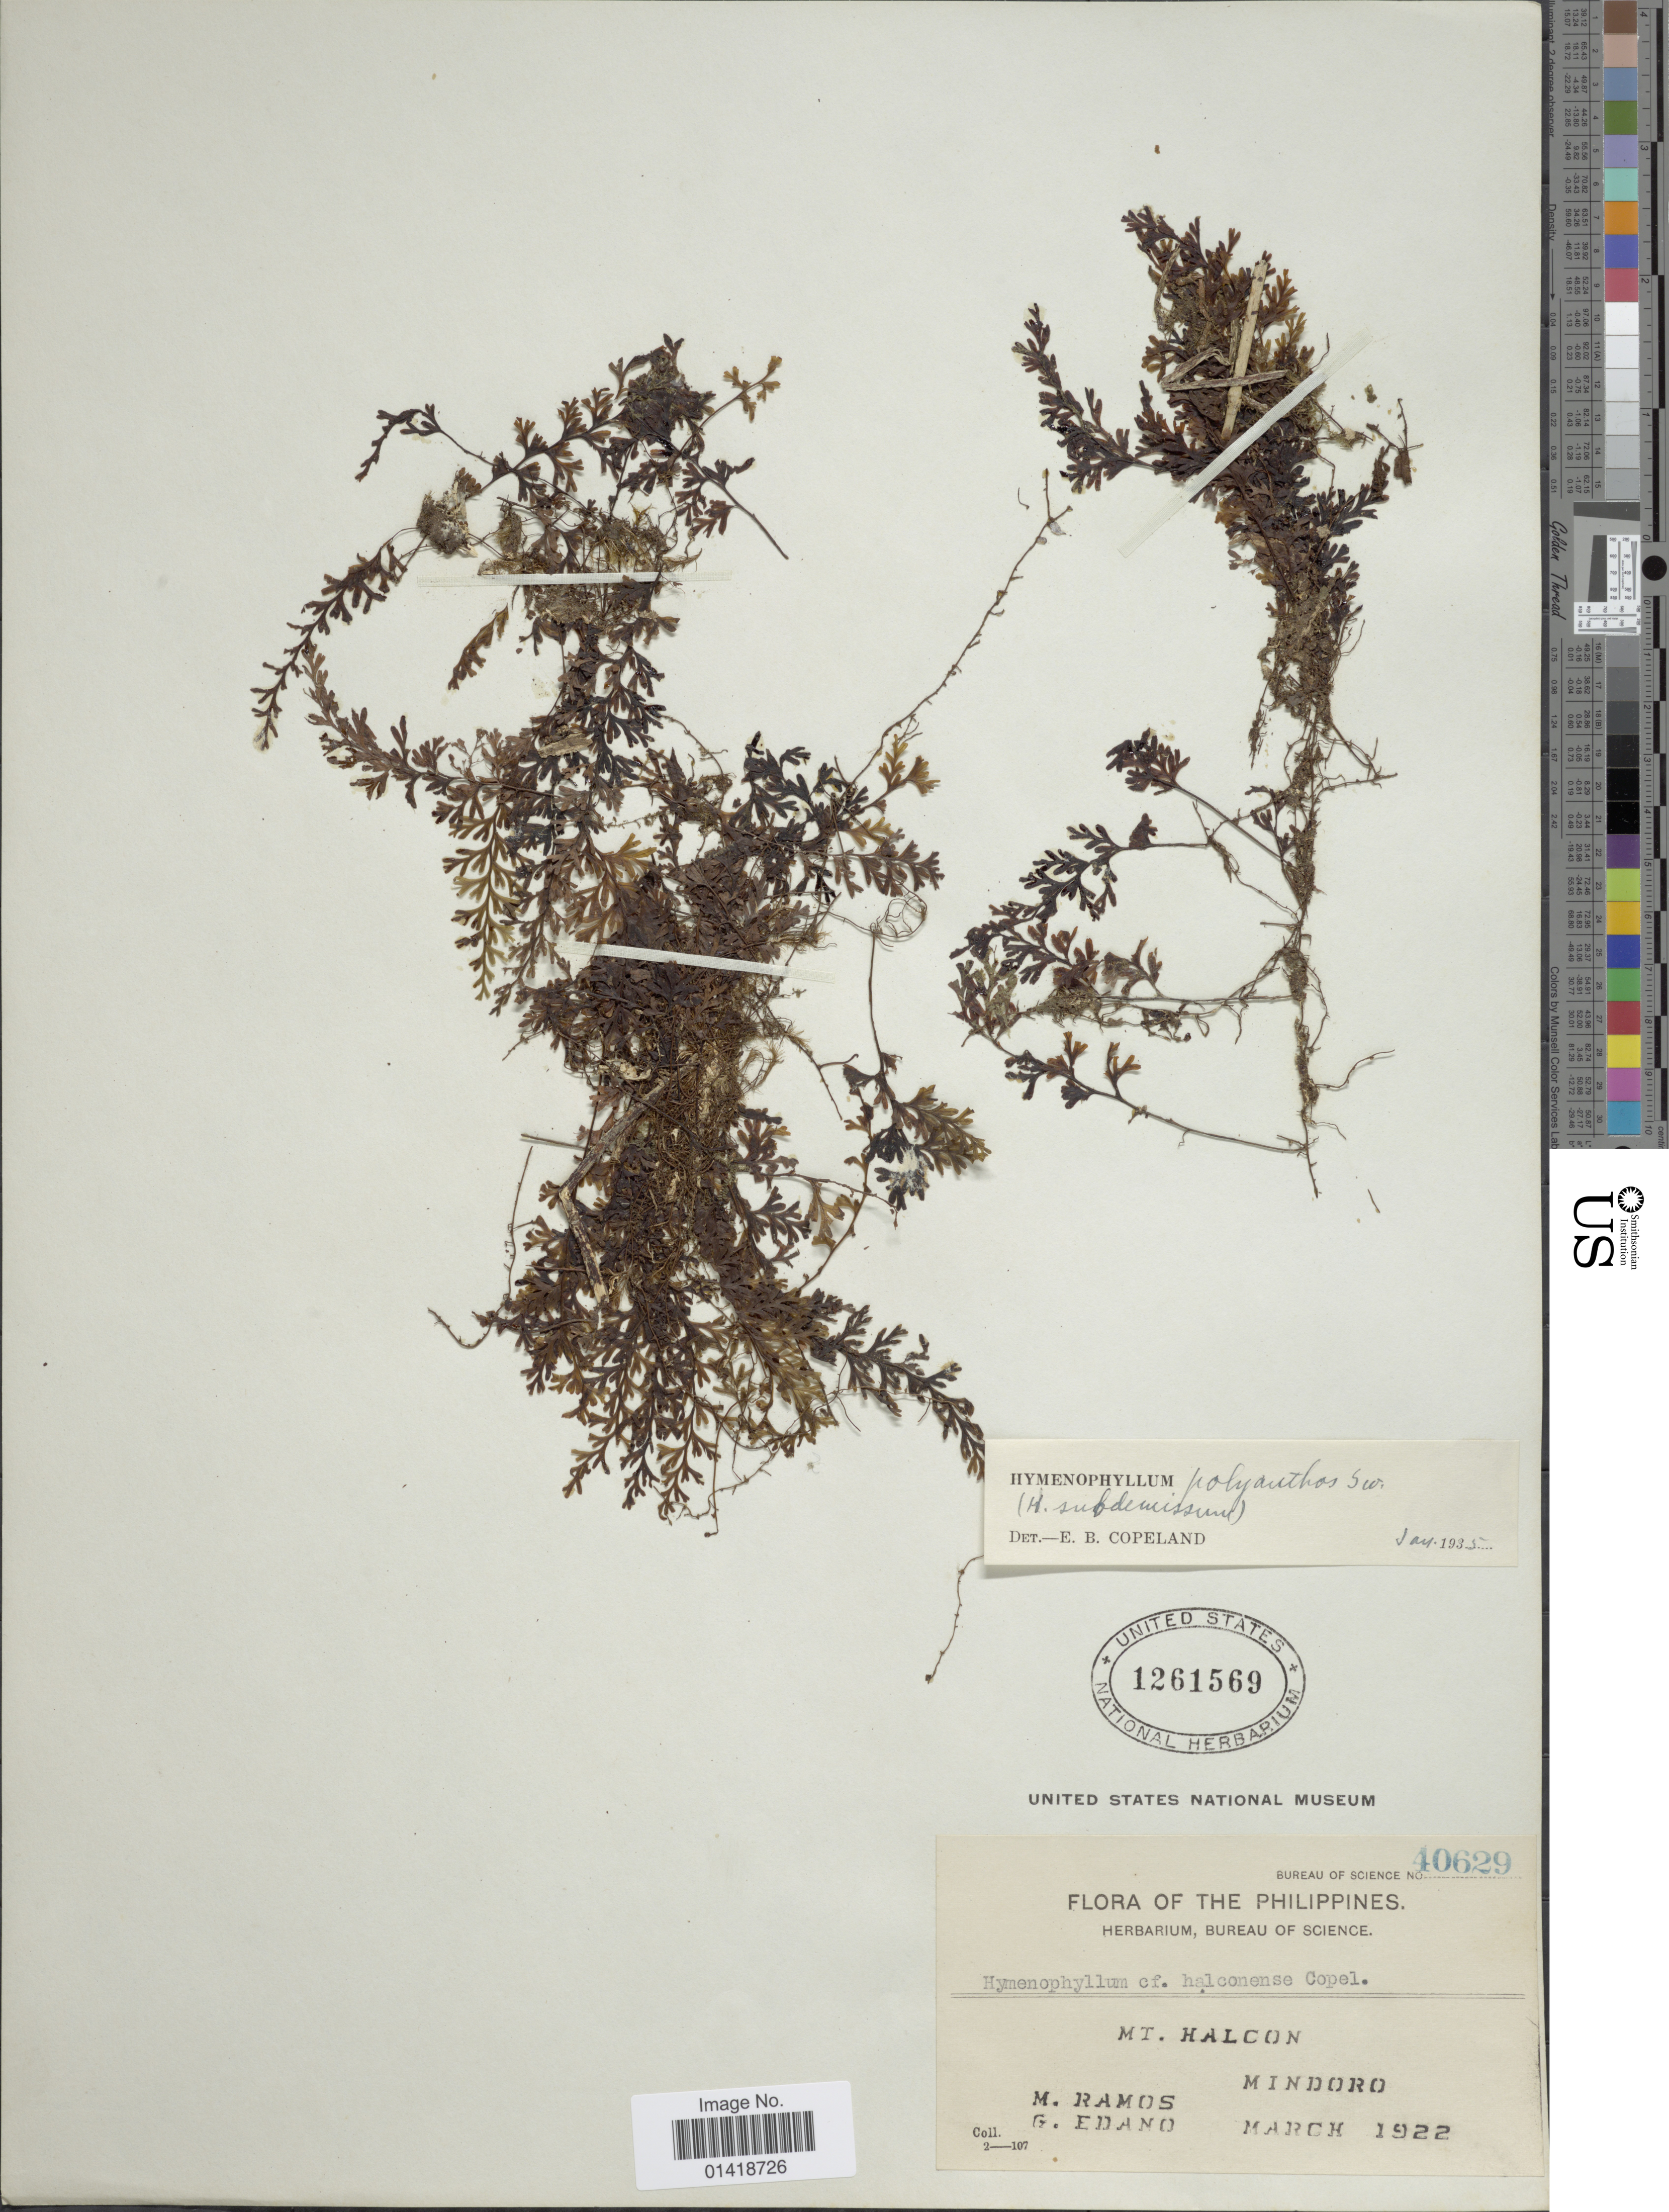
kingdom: Plantae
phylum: Tracheophyta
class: Polypodiopsida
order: Hymenophyllales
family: Hymenophyllaceae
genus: Hymenophyllum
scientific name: Hymenophyllum polyanthos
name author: (Sw.) Sw.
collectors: M. Ramos & G. Edaño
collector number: Bureau of Science 40629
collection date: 1922-03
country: Philippines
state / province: Mimaropa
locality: The Philippines. Mt.Halcon. Mindoro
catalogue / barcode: US 1261569